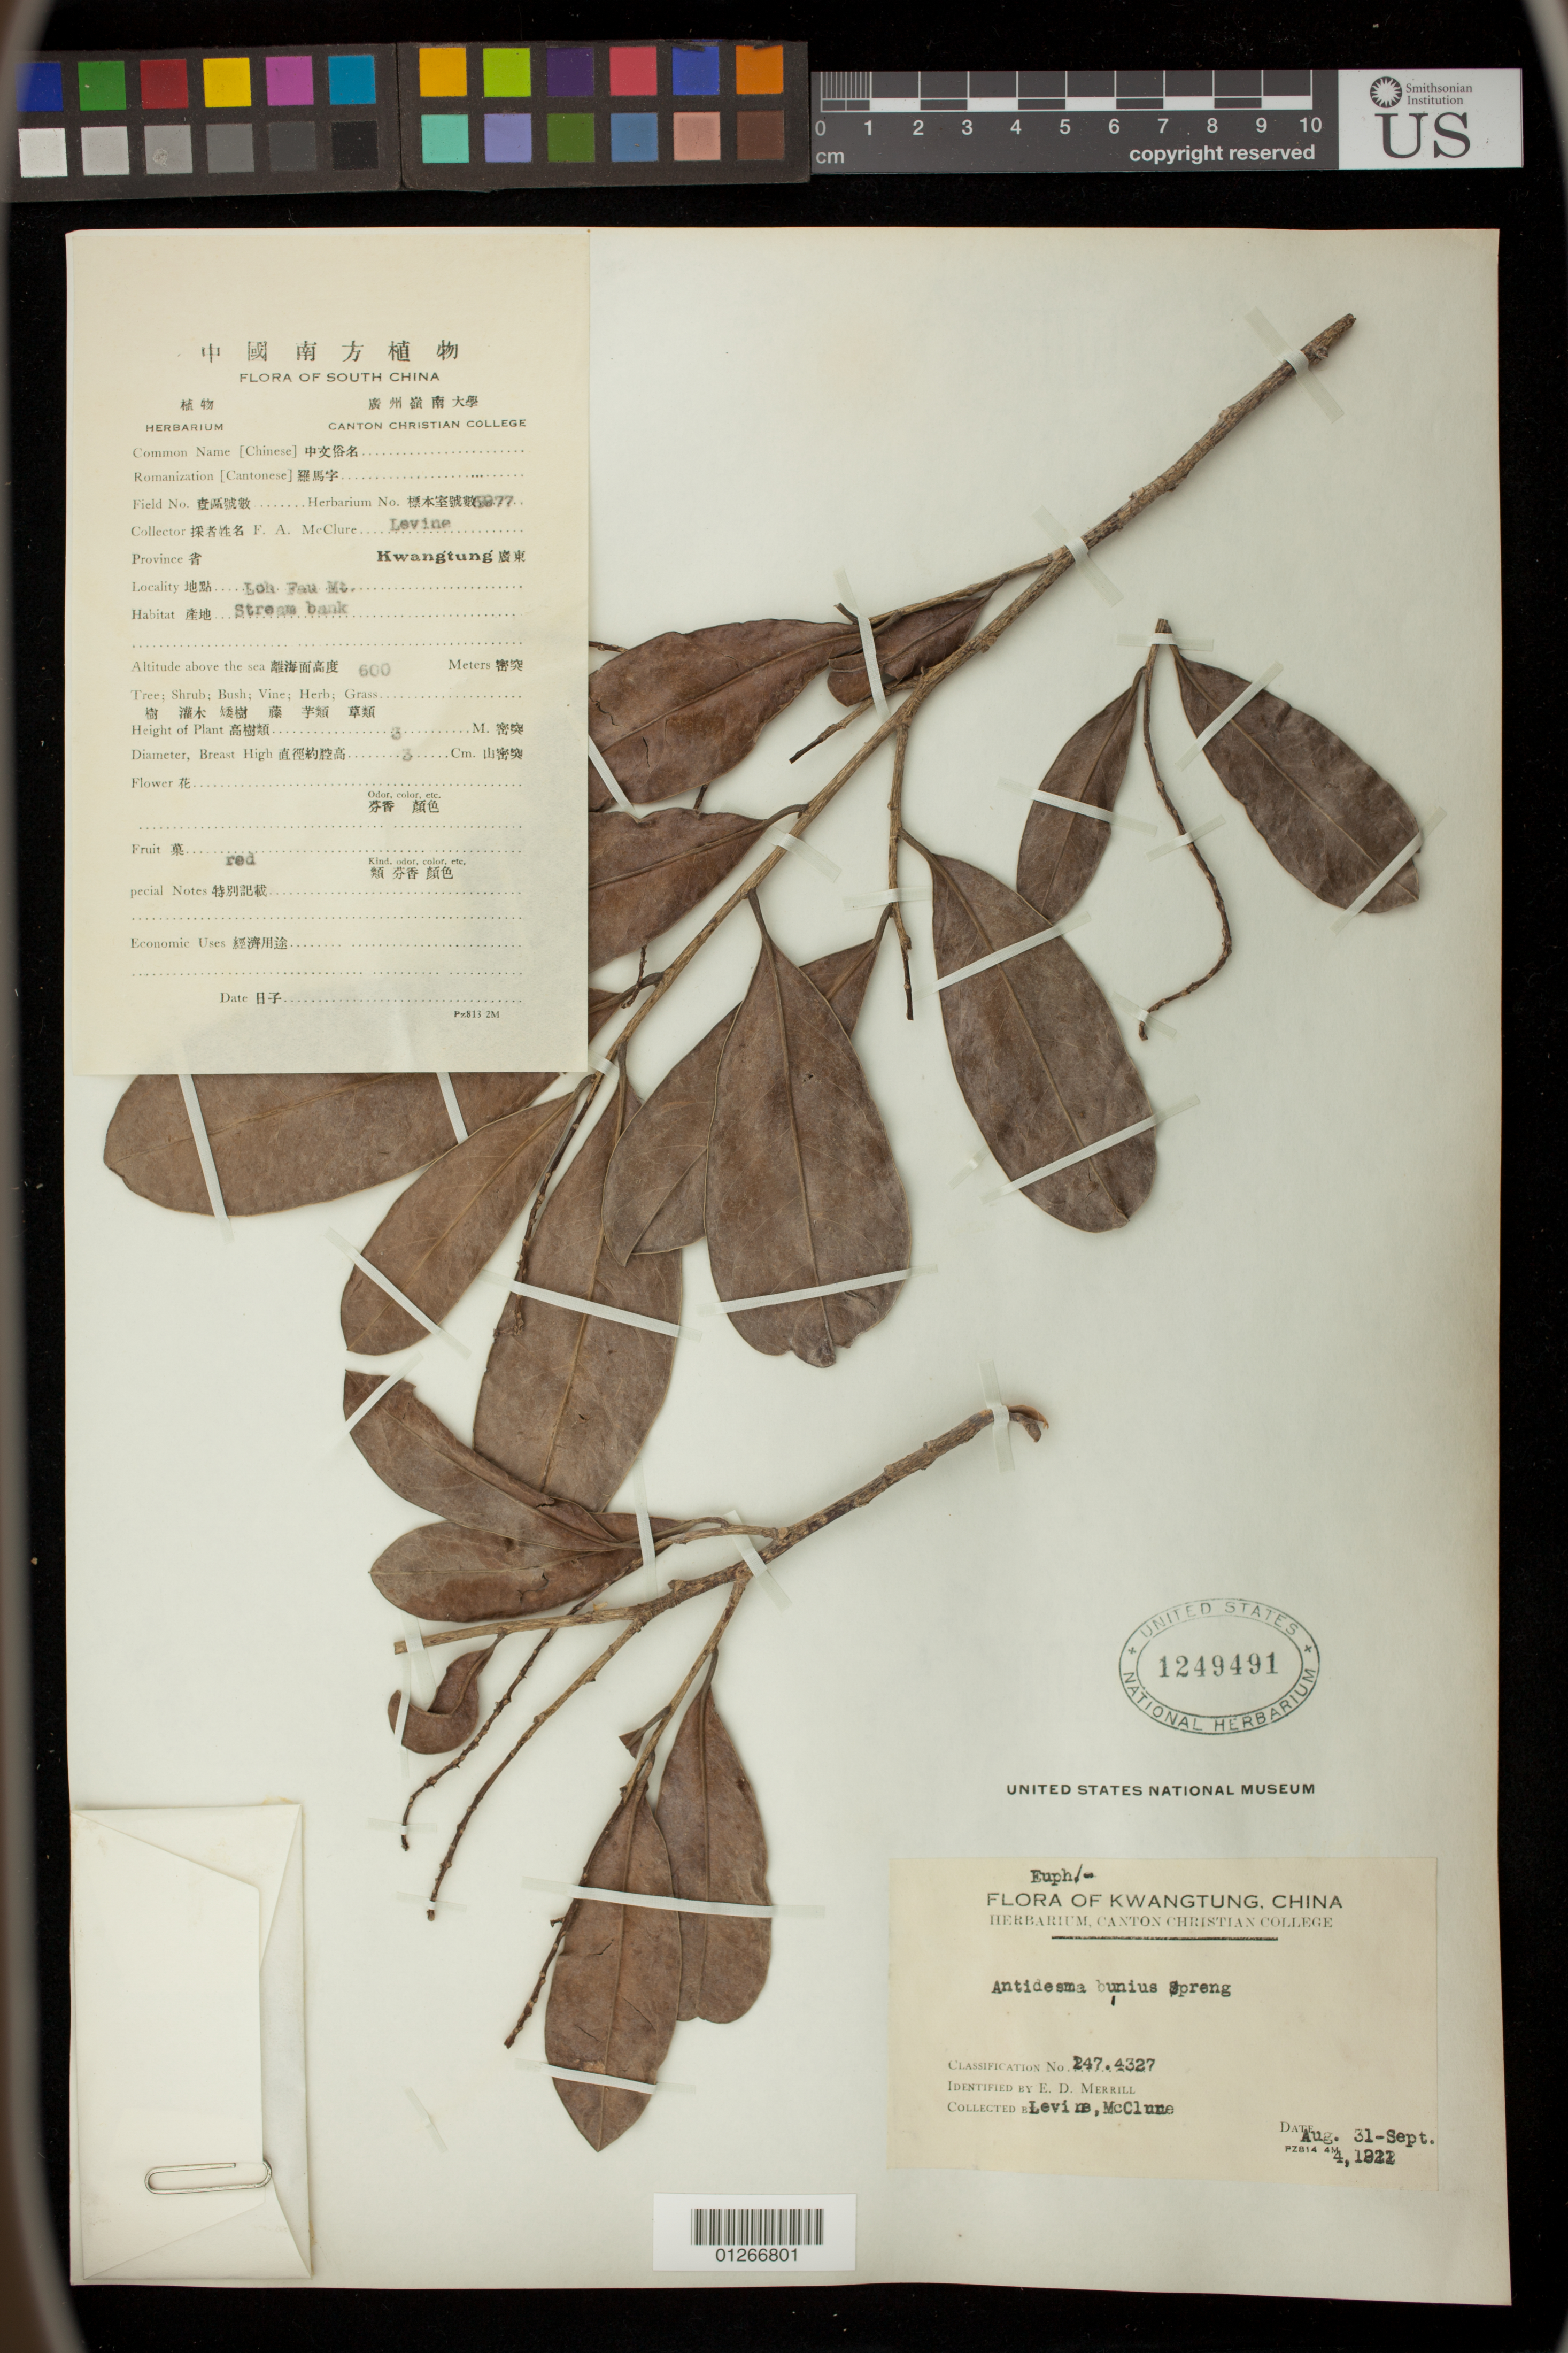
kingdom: Plantae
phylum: Tracheophyta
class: Magnoliopsida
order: Malpighiales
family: Phyllanthaceae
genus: Antidesma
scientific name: Antidesma bunius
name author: (L.) Spreng.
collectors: -. Levine & McClure, --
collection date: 1922-08-31/1922-09-04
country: China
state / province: Guangdong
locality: Loh Fau Mt.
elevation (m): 600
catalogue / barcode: US 1249491